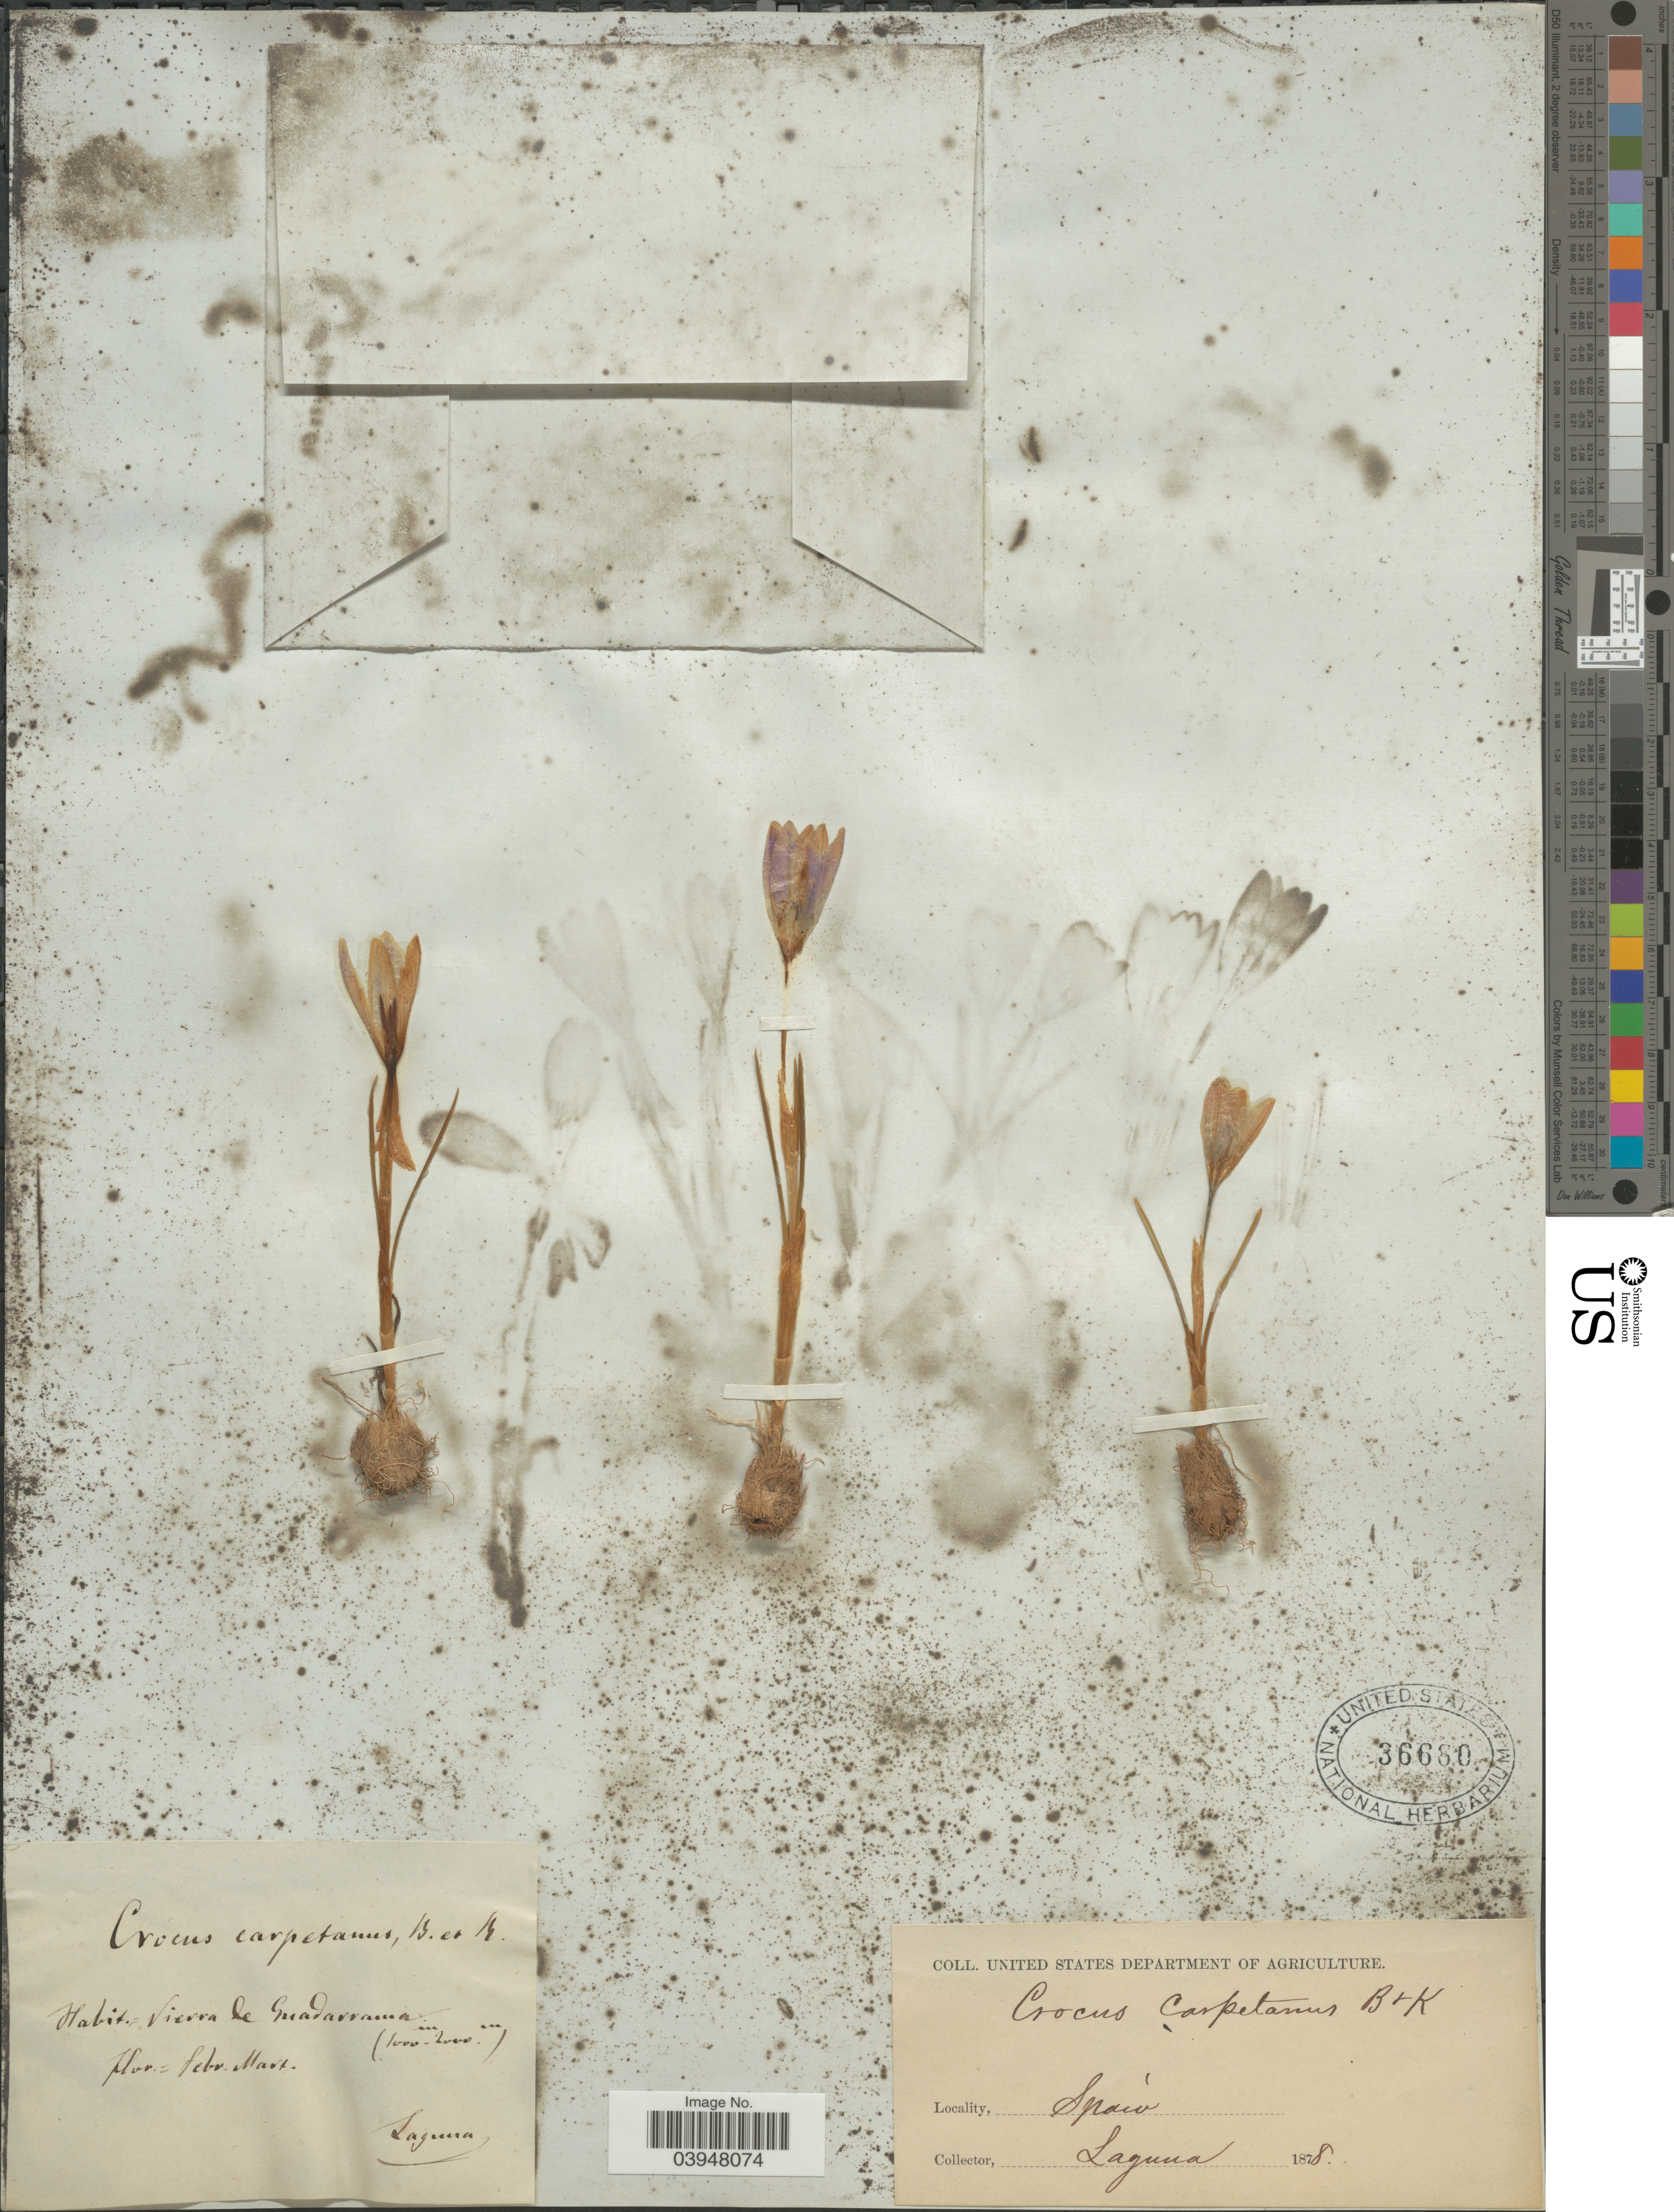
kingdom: Plantae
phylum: Tracheophyta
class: Liliopsida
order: Asparagales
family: Iridaceae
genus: Crocus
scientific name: Crocus carpetanus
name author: Boiss. & Reut.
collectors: -. Laguna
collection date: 1878-02/1878-03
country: Spain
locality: Sierra de Guadarrama.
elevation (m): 1000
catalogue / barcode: US 36660